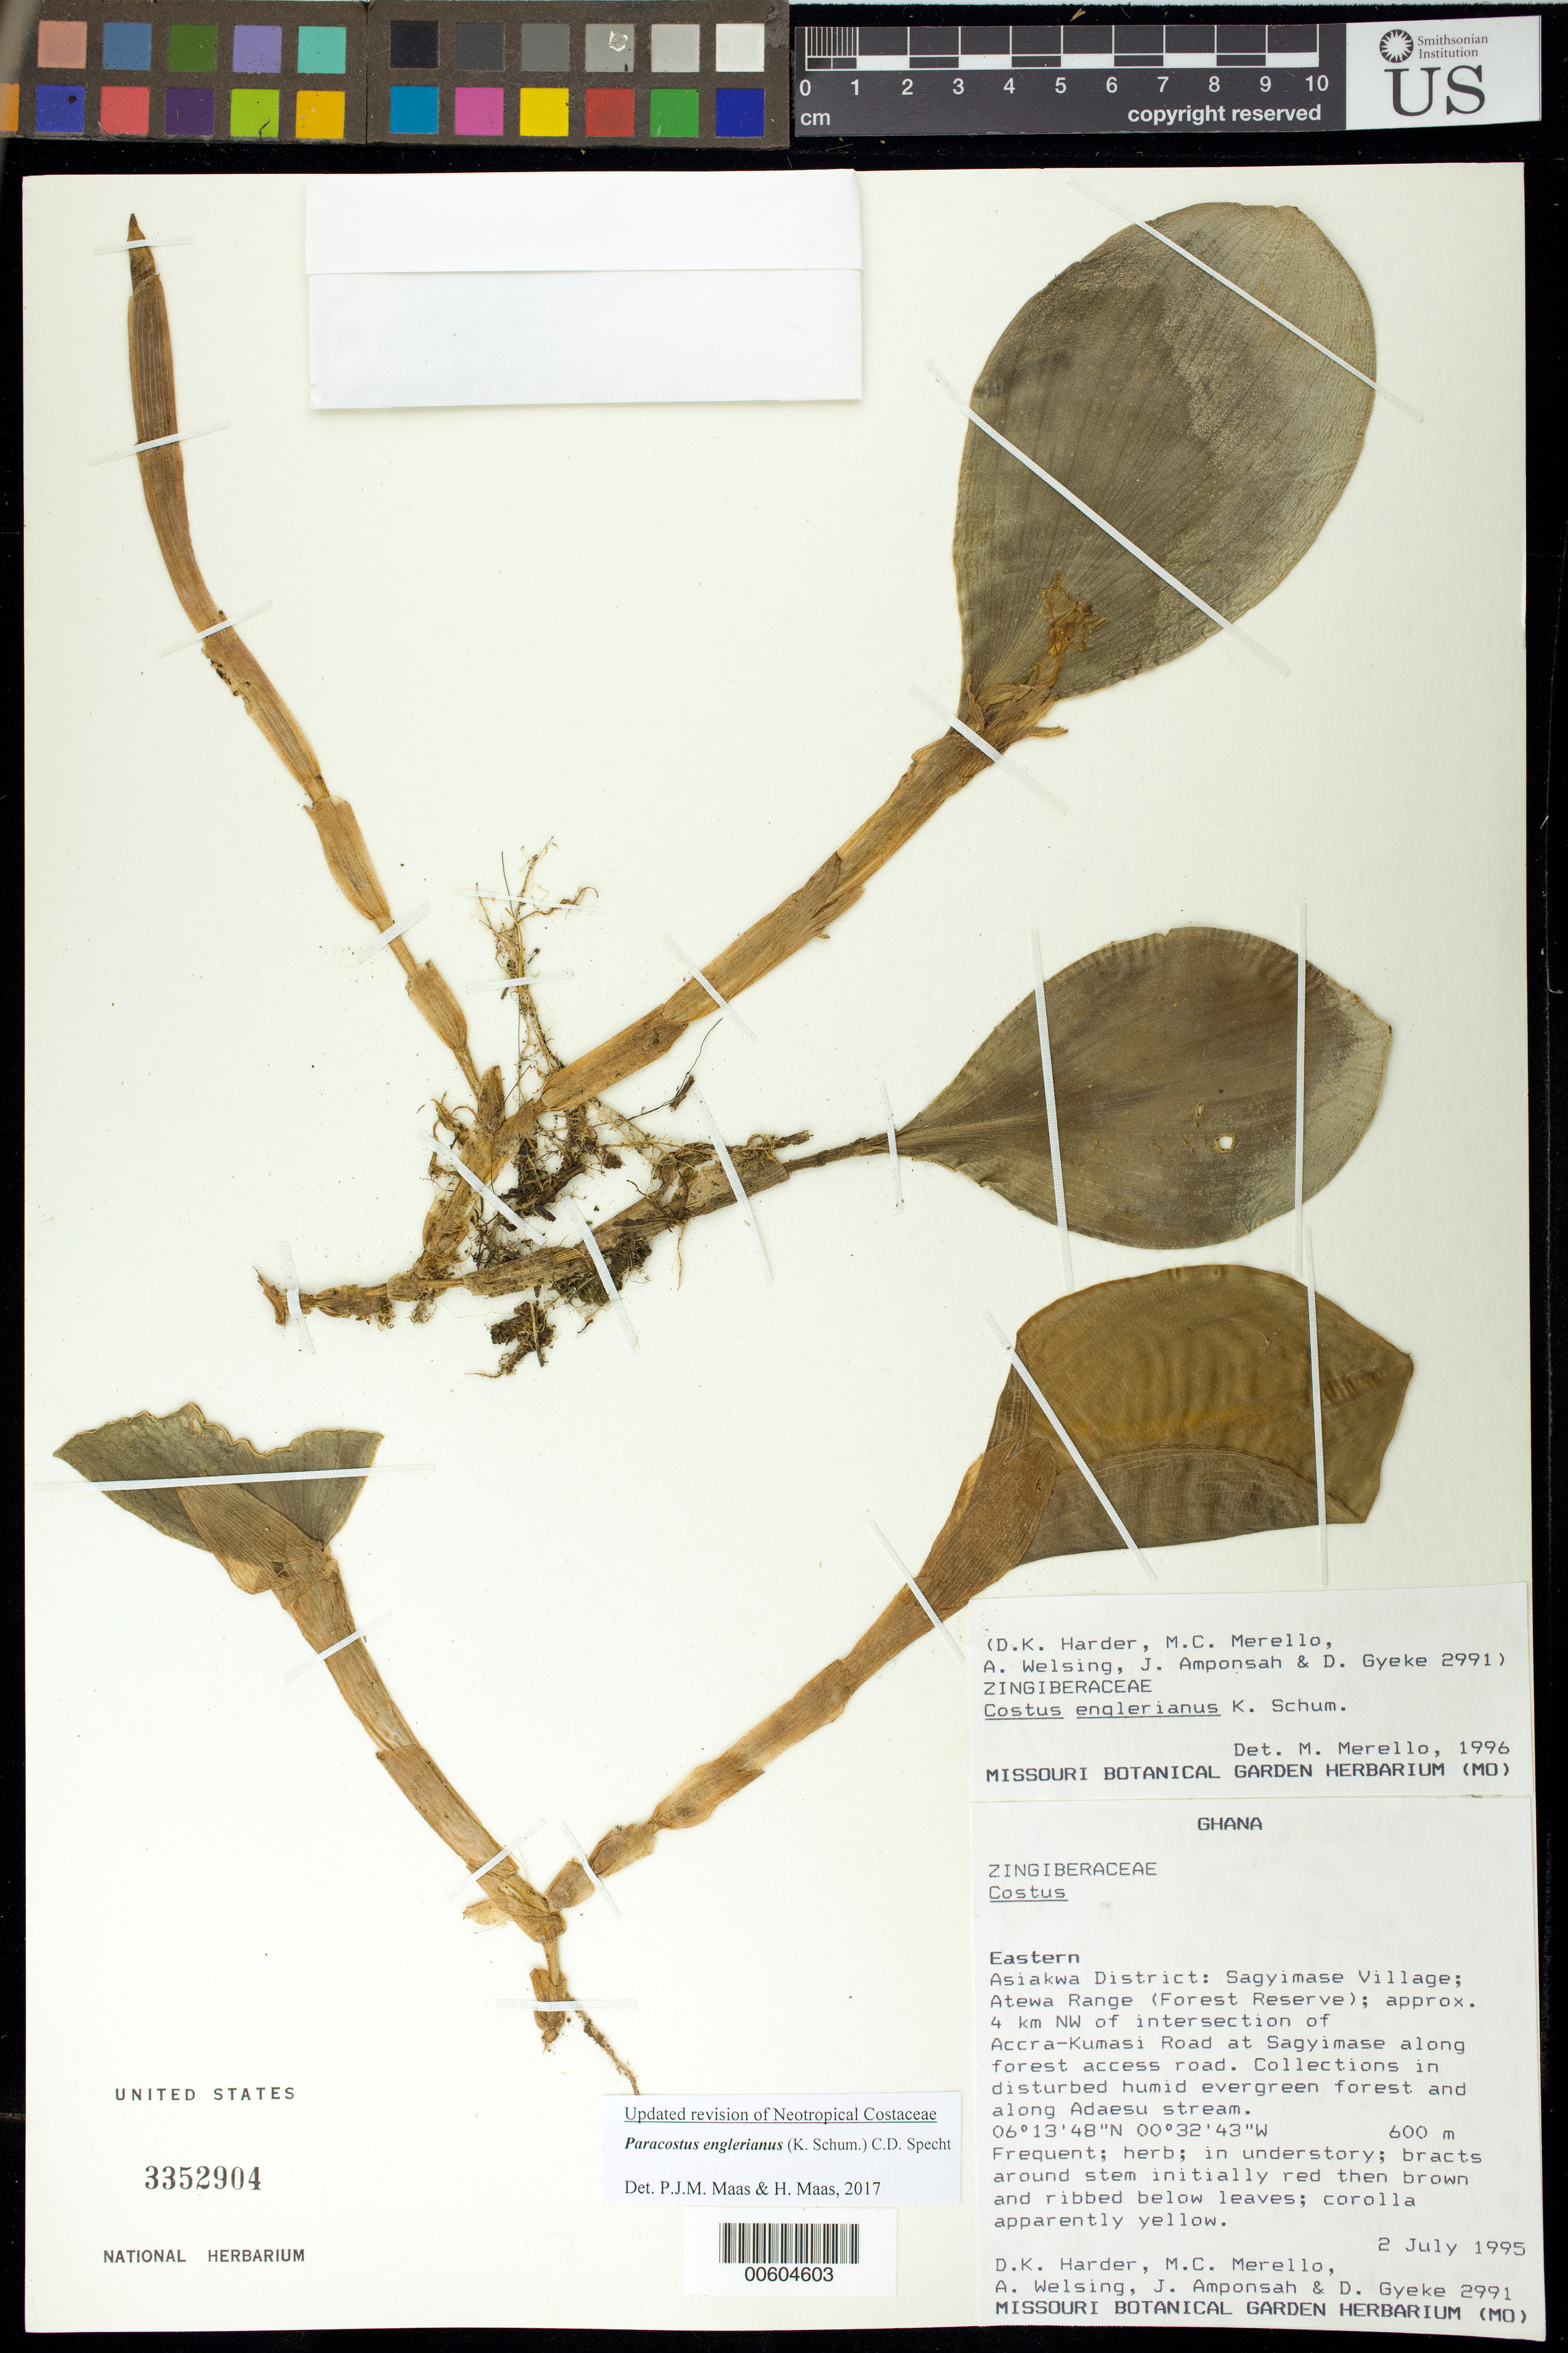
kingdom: Plantae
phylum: Tracheophyta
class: Liliopsida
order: Zingiberales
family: Costaceae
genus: Paracostus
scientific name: Paracostus englerianus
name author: (K. Schum.) C.D. Specht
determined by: Maas, Paul J.; Maas, H.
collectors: D. Harder & et al.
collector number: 2991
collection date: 1995-07-02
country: Ghana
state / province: Eastern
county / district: Asiakwa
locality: Sagyimase Village, Atewa Range Forest Reserve; ca 4 km NW of ntersection of Accra-Kumasi Road at Sagyimase along forest access road; from selectively logged humid evergreen forest along Adaesu stream.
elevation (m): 600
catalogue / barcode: US 3352904